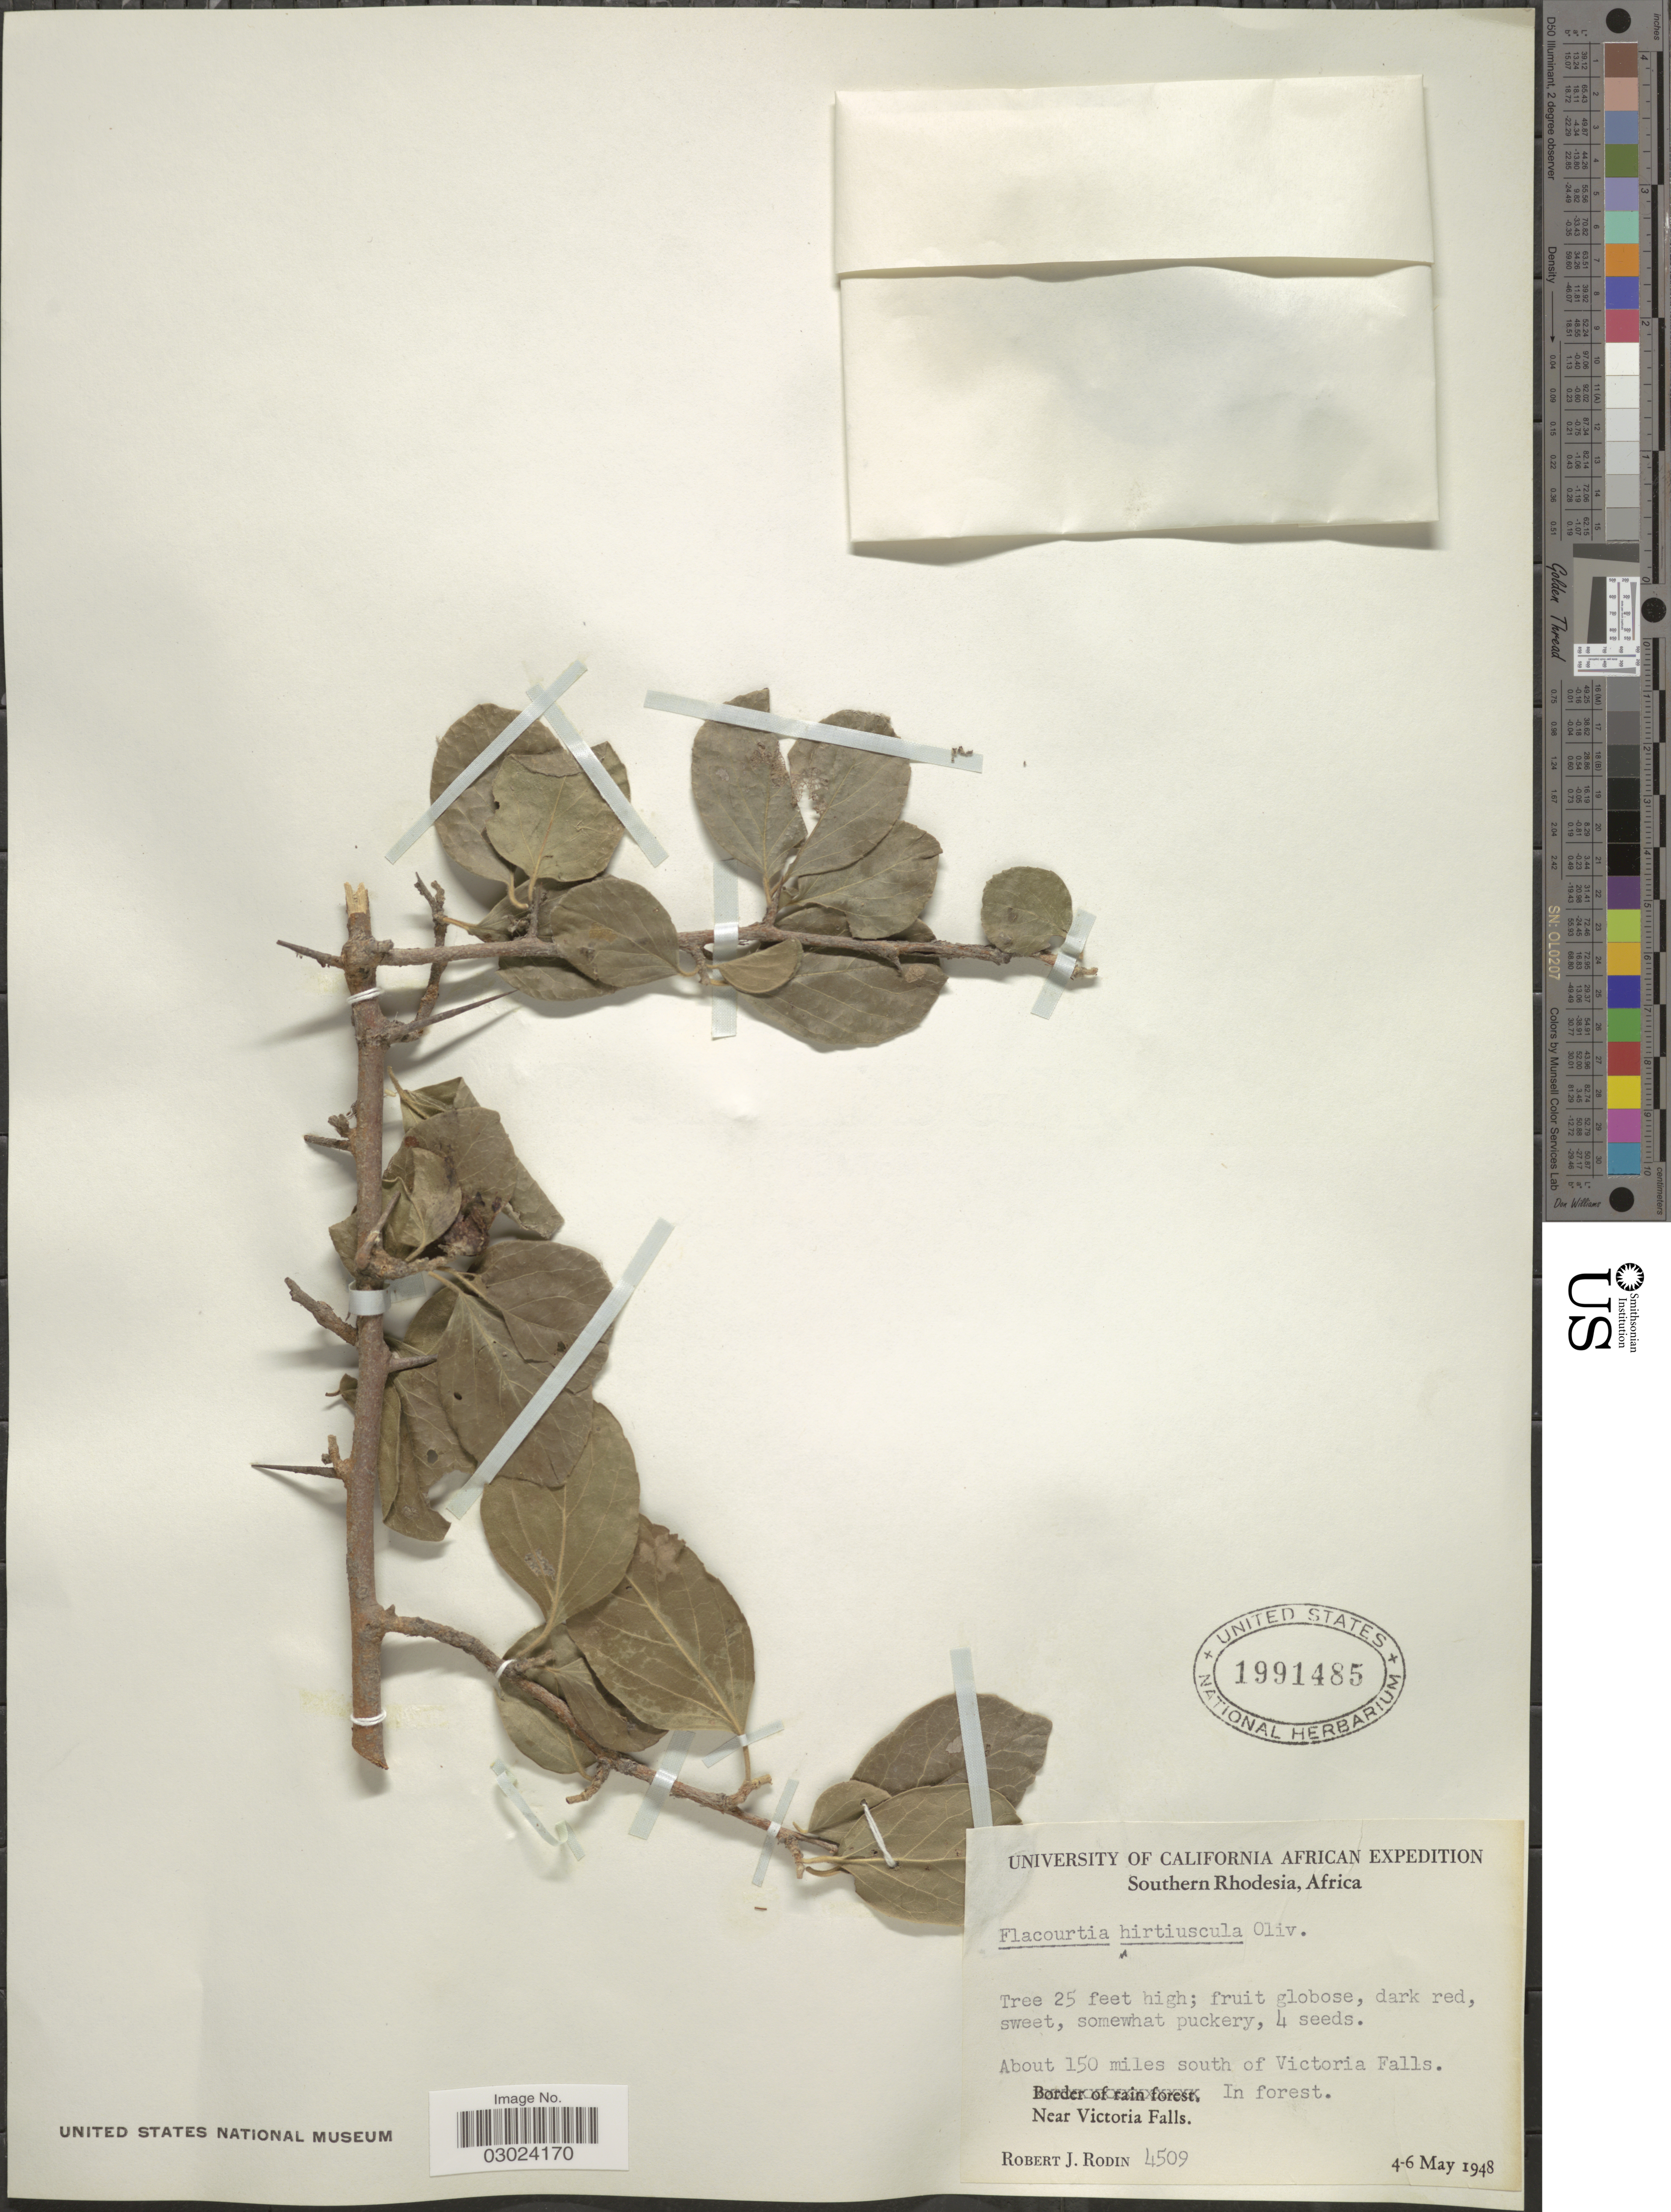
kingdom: Plantae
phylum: Tracheophyta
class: Magnoliopsida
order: Malpighiales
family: Salicaceae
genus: Flacourtia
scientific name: Flacourtia hirtiuscula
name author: Oliv.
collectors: R. J. Rodin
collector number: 4509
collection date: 1948-05-04/1948-05-06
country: Zimbabwe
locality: Southern Rhodesia. About 150 miles south of Victoria Falls. In forest. Near Victoria Falls.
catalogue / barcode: US 1991485